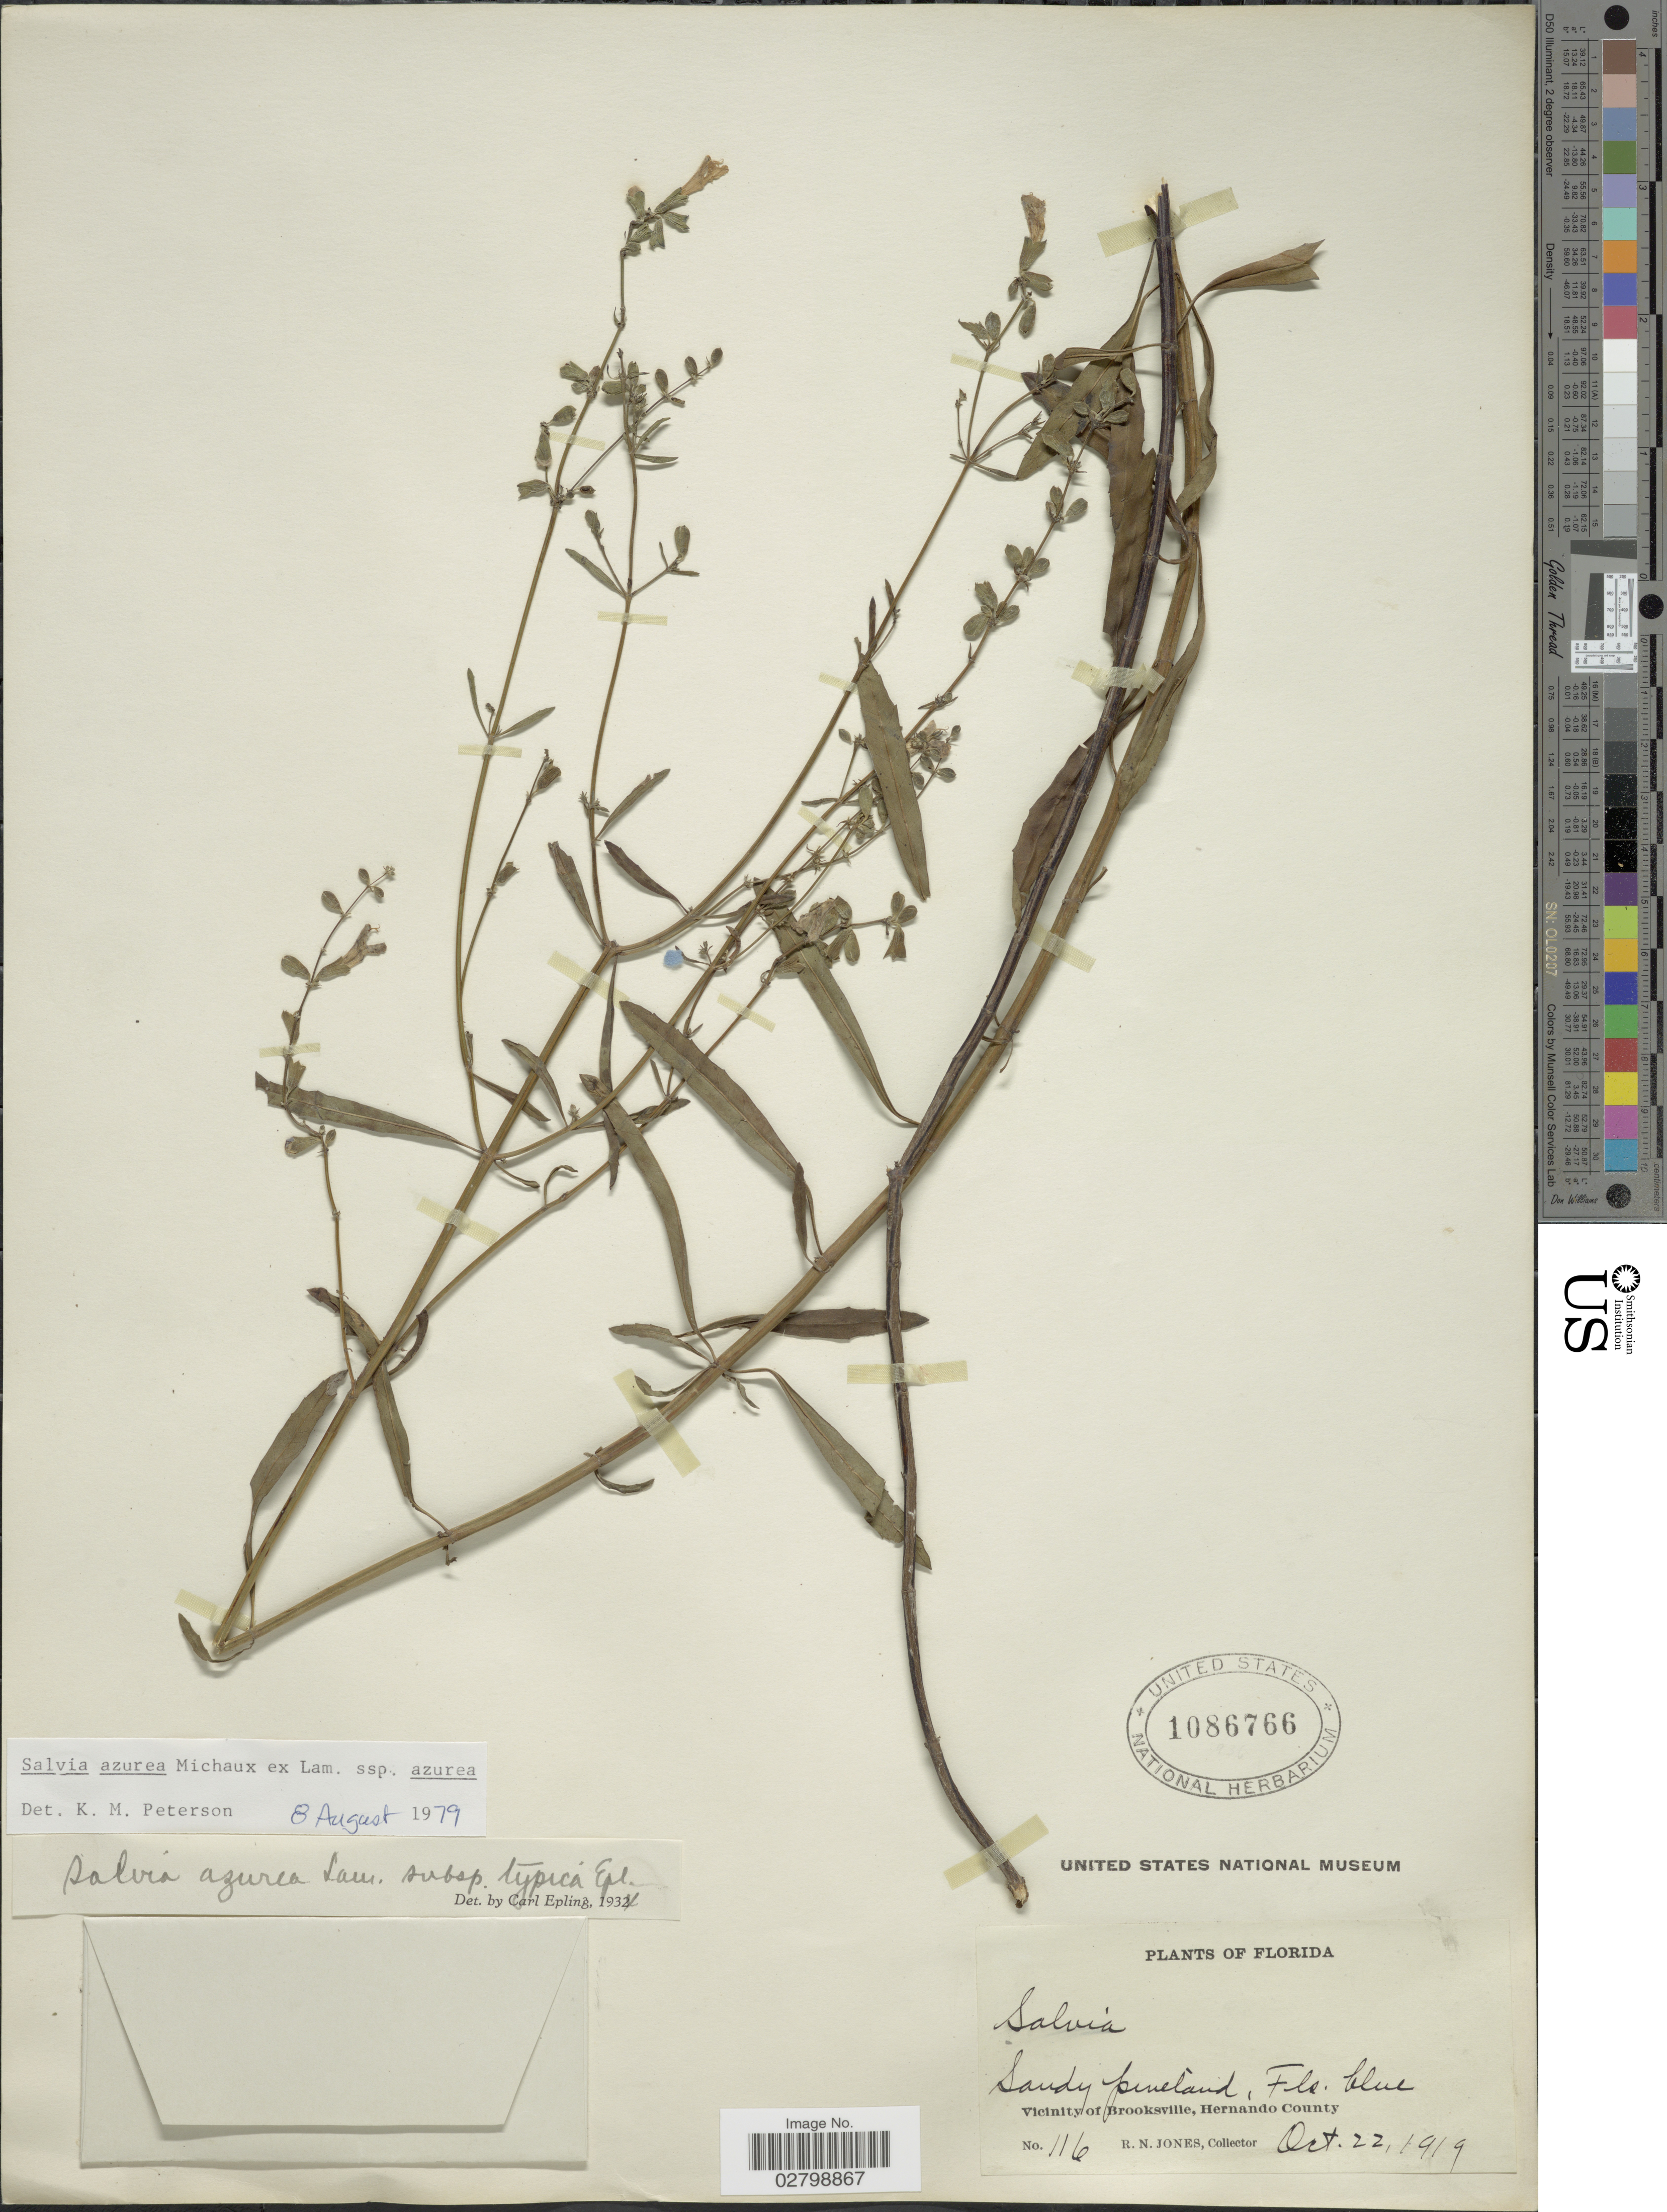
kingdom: Plantae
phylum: Tracheophyta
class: Magnoliopsida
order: Lamiales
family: Lamiaceae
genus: Salvia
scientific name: Salvia azurea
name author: Michx. ex Vahl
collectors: R. N. Jones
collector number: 116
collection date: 1919-10-22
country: United States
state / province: Florida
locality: Vicinity of Brooksville, Hernando County.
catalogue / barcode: US 1086766